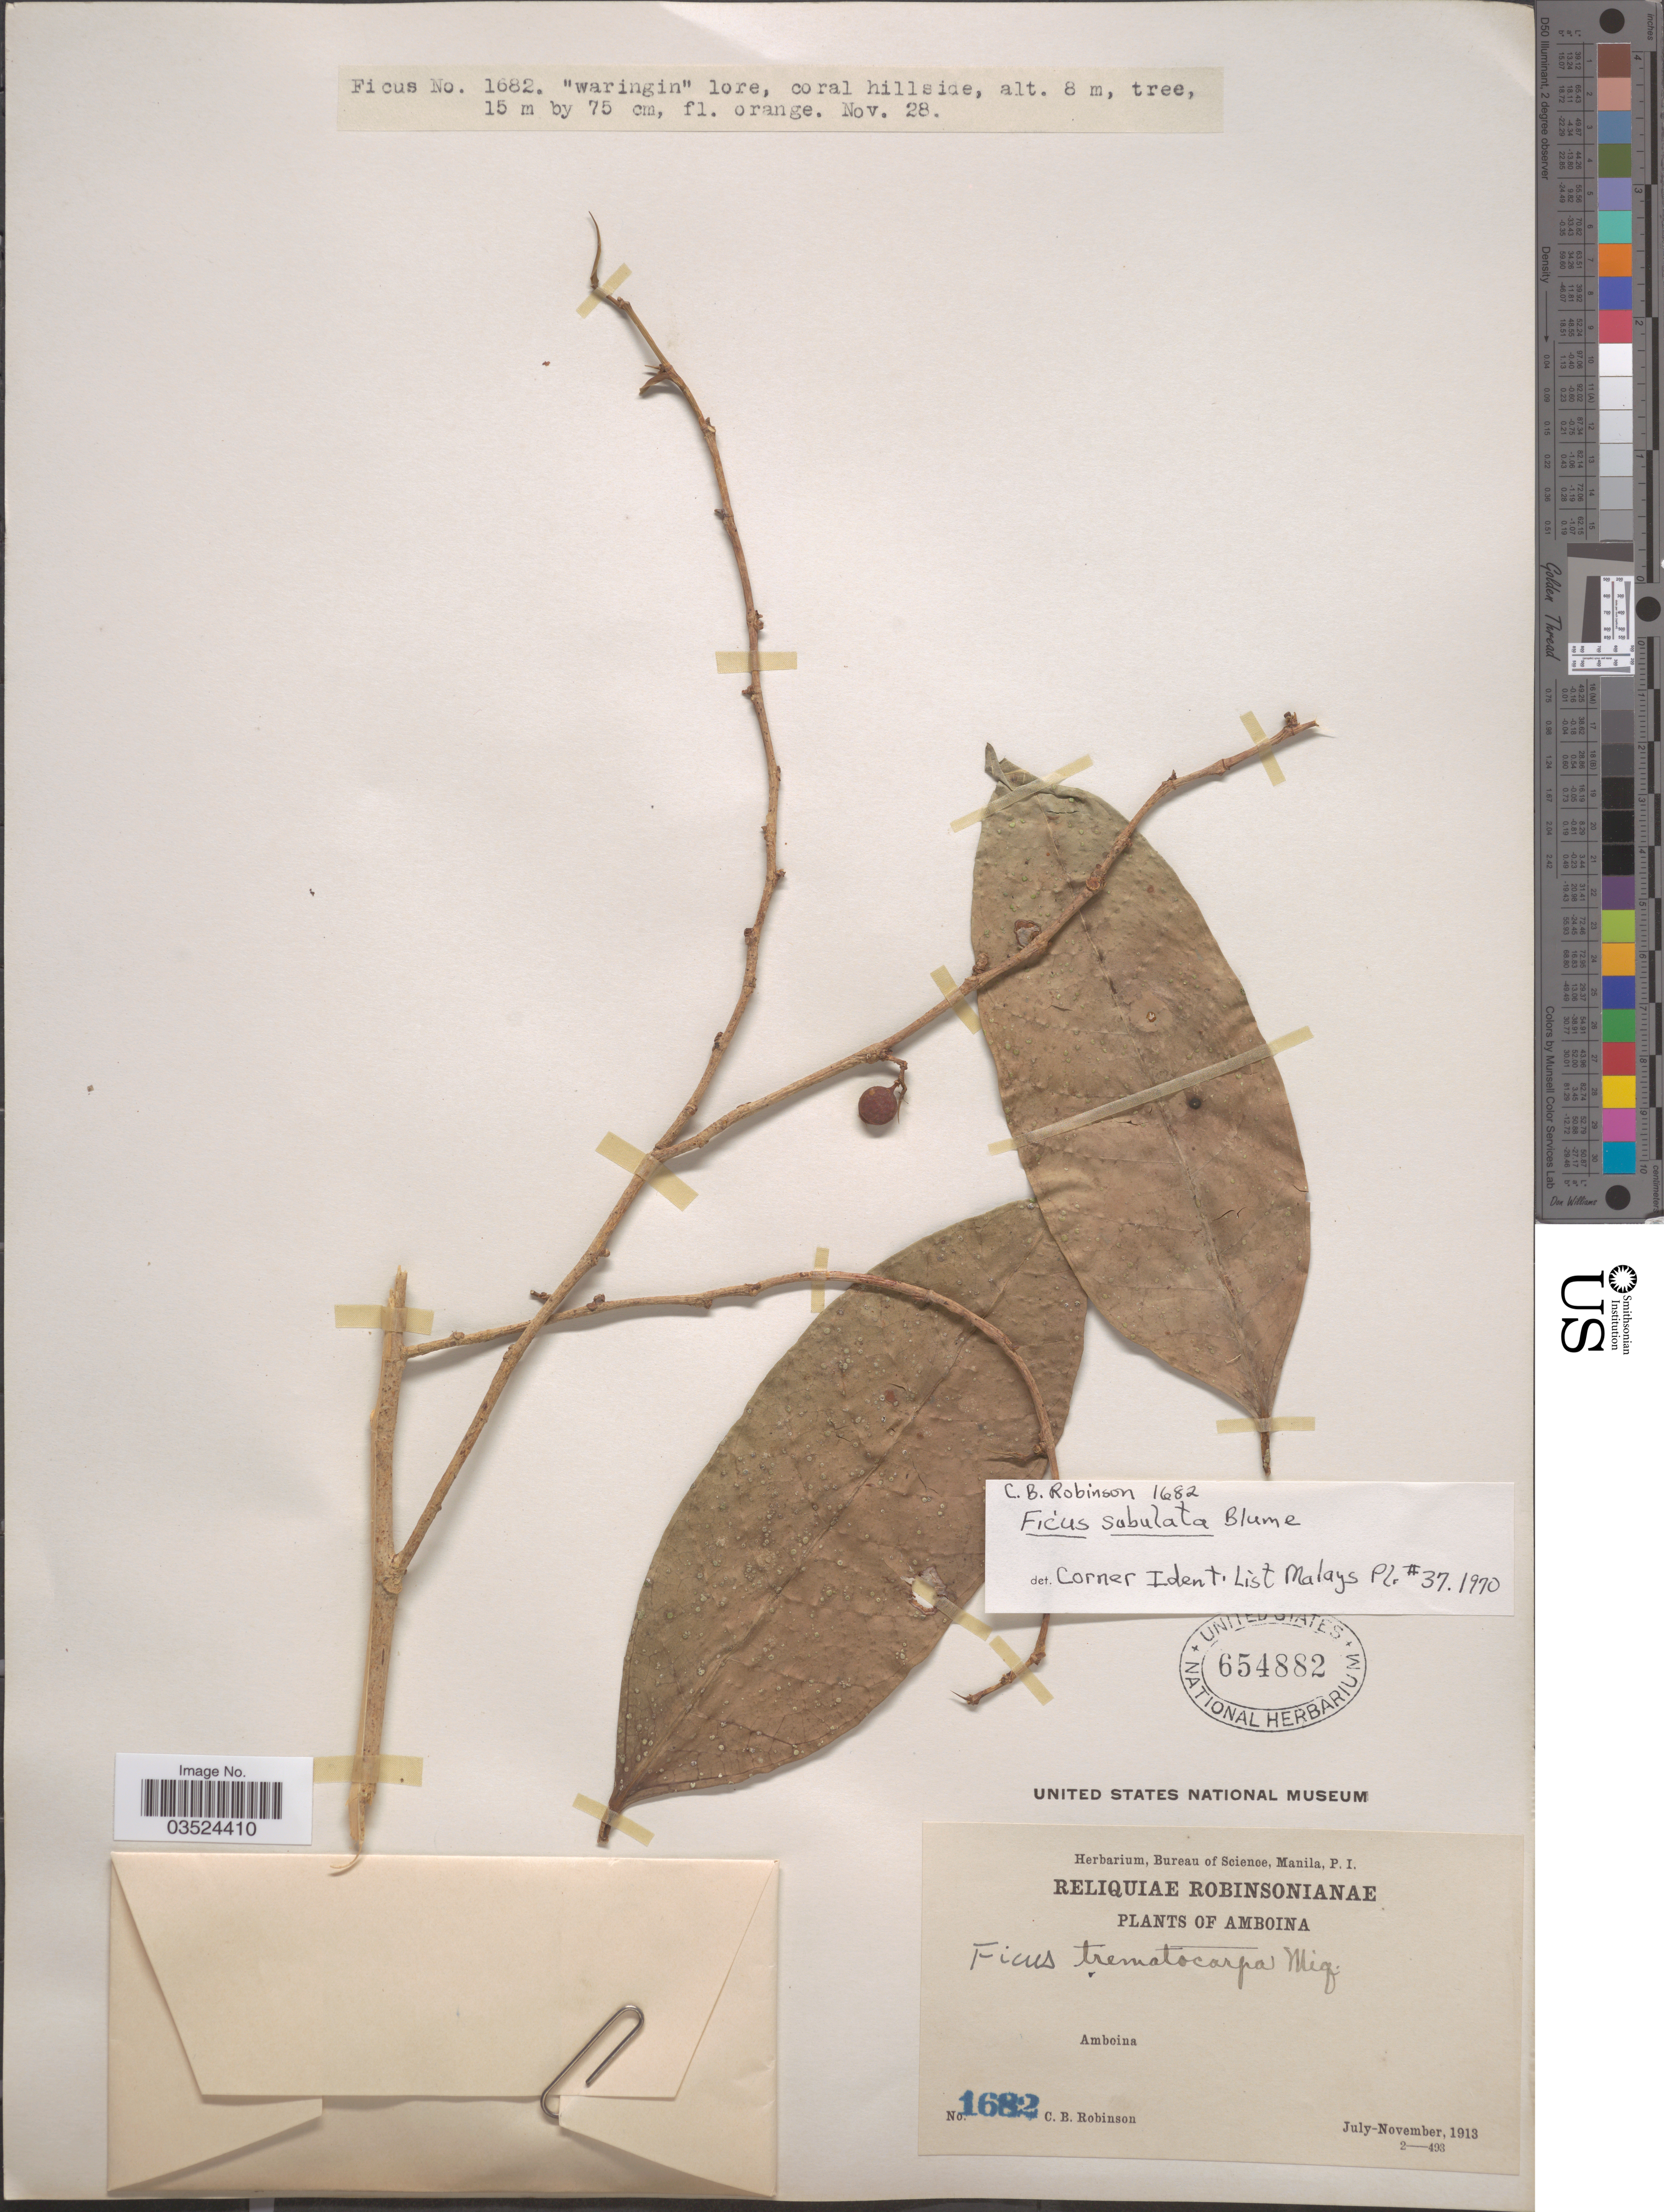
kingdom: Plantae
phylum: Tracheophyta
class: Magnoliopsida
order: Rosales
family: Moraceae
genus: Ficus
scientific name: Ficus subulata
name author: Blume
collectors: C. Robinson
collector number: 1682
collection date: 1913-07/1913-11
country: Indonesia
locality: Amboina.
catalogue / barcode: US 654882